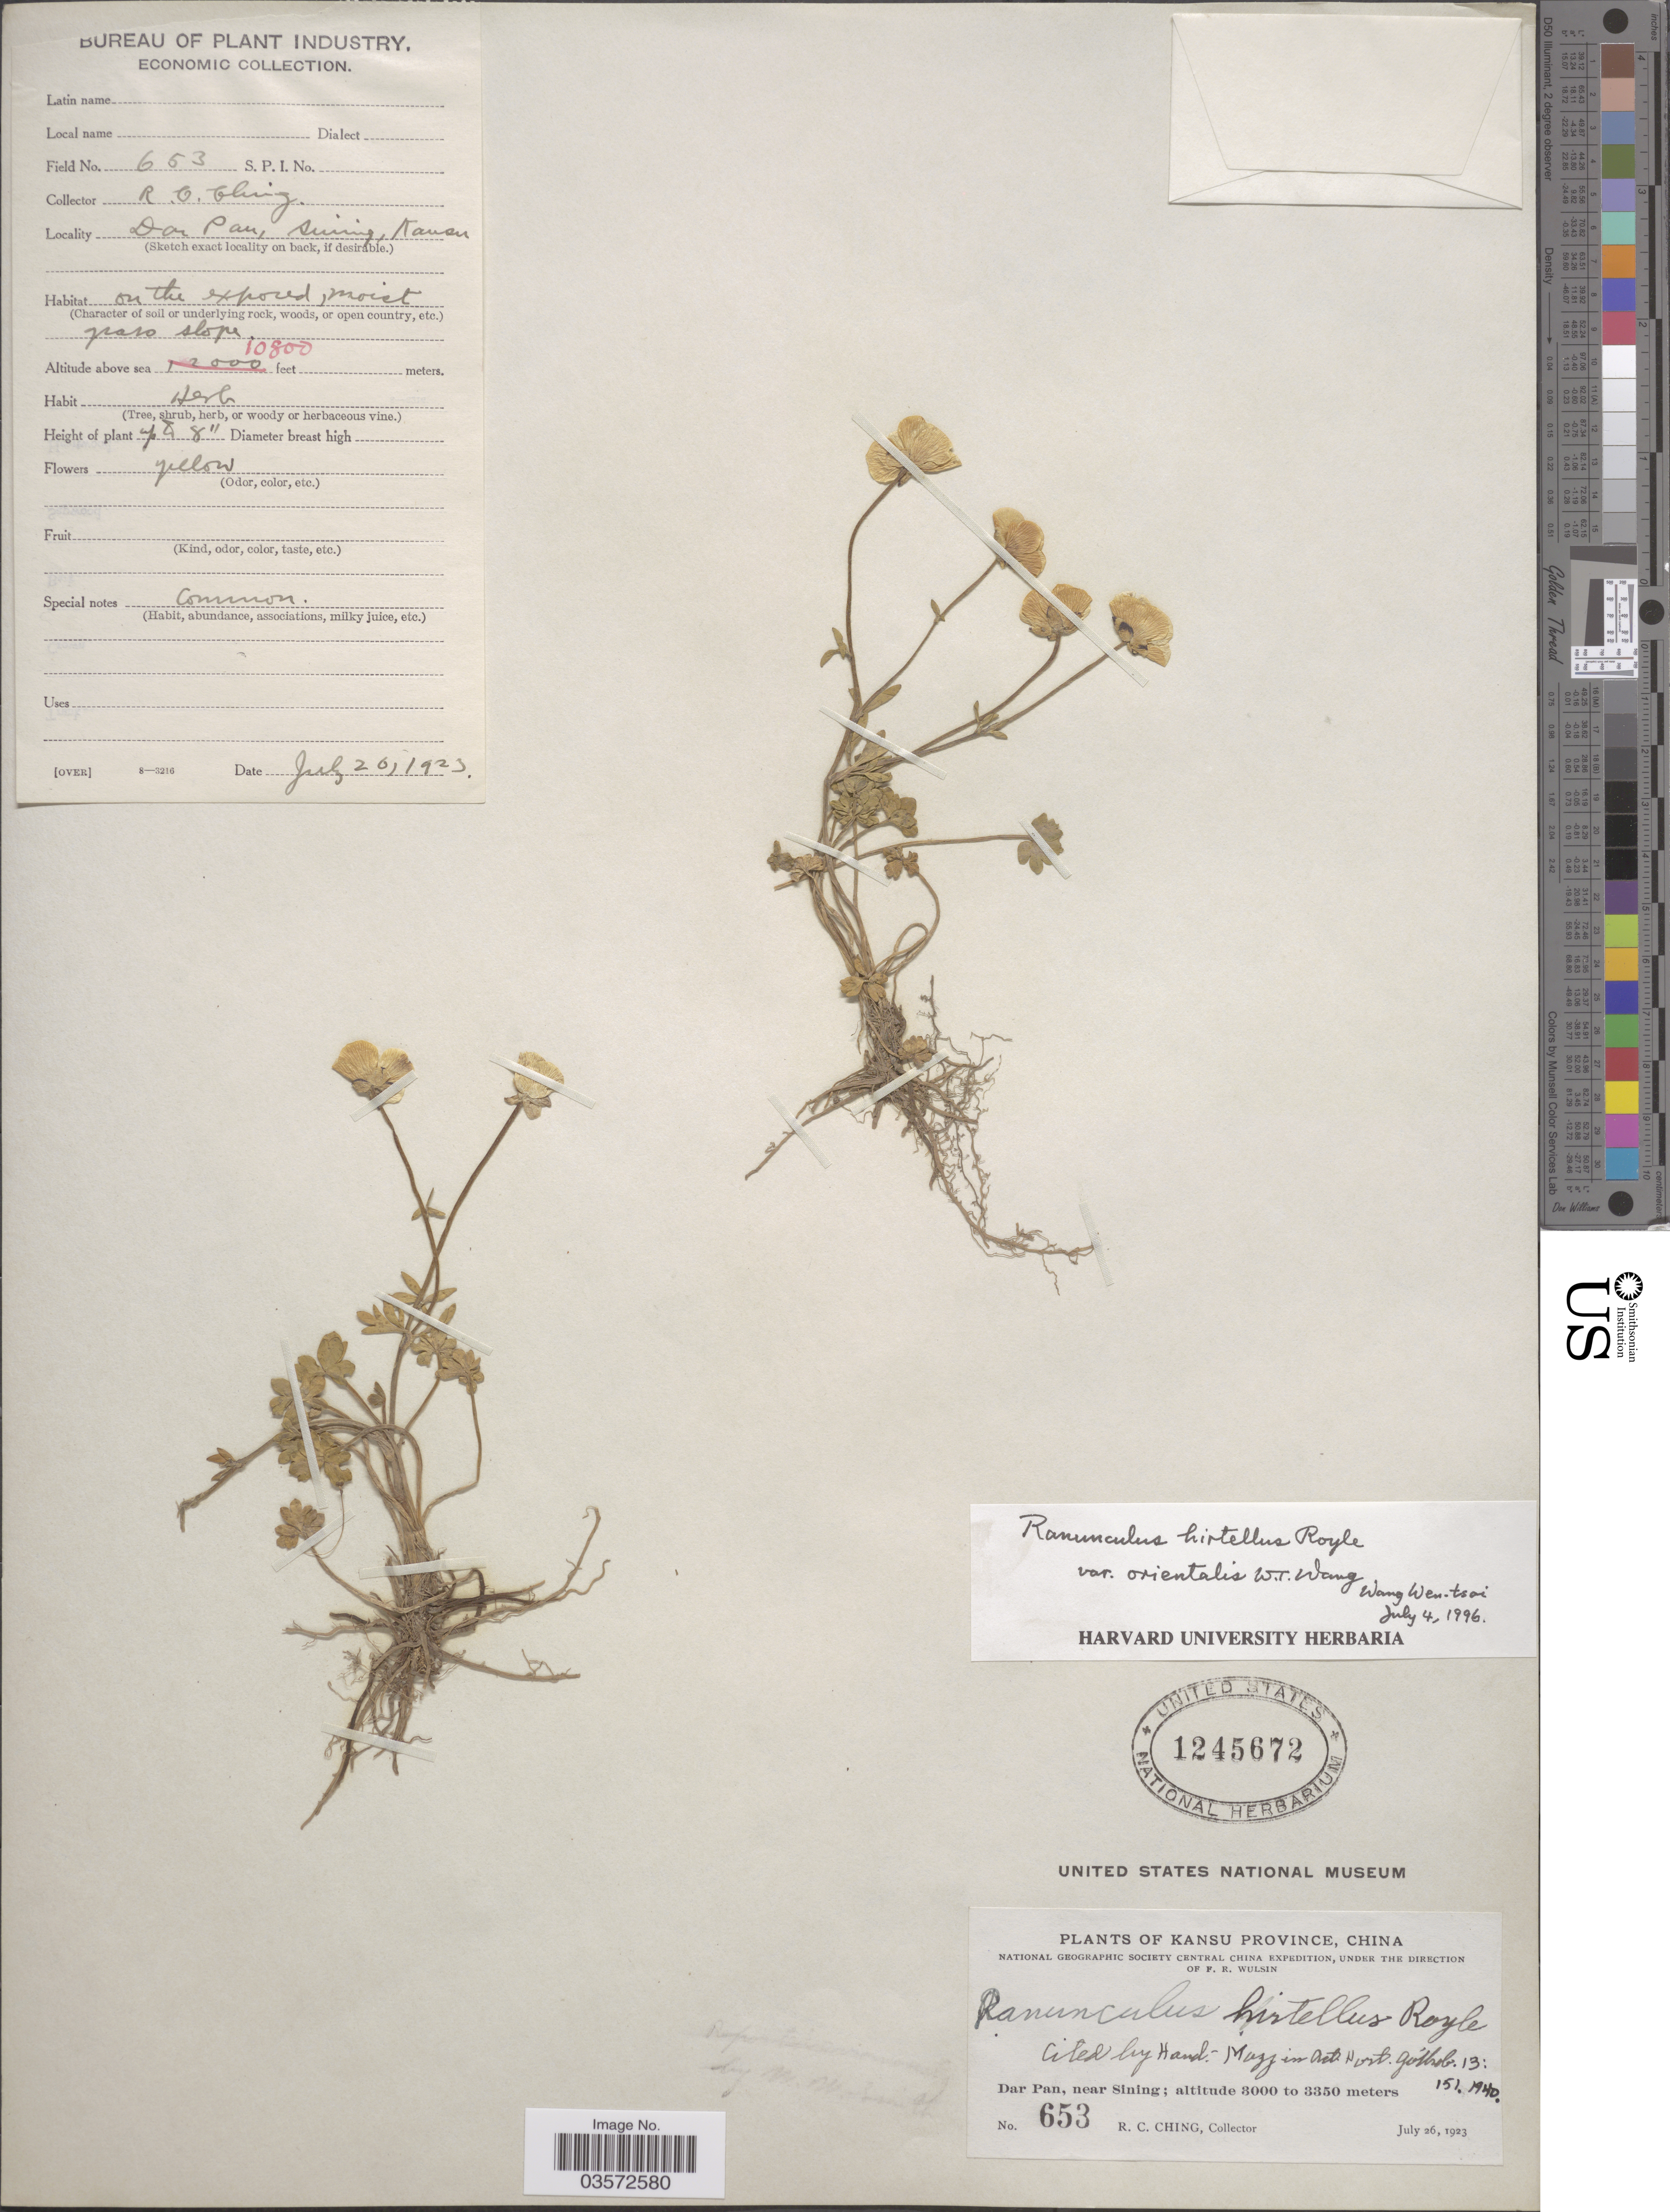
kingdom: Plantae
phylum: Tracheophyta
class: Magnoliopsida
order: Ranunculales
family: Ranunculaceae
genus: Ranunculus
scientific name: Ranunculus hirtellus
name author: Royle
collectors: R. C. Ching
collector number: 653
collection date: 1923-07-26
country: China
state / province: Gansu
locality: Kansu Province. Dar Pan, near Sining.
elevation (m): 3292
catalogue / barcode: US 1245672